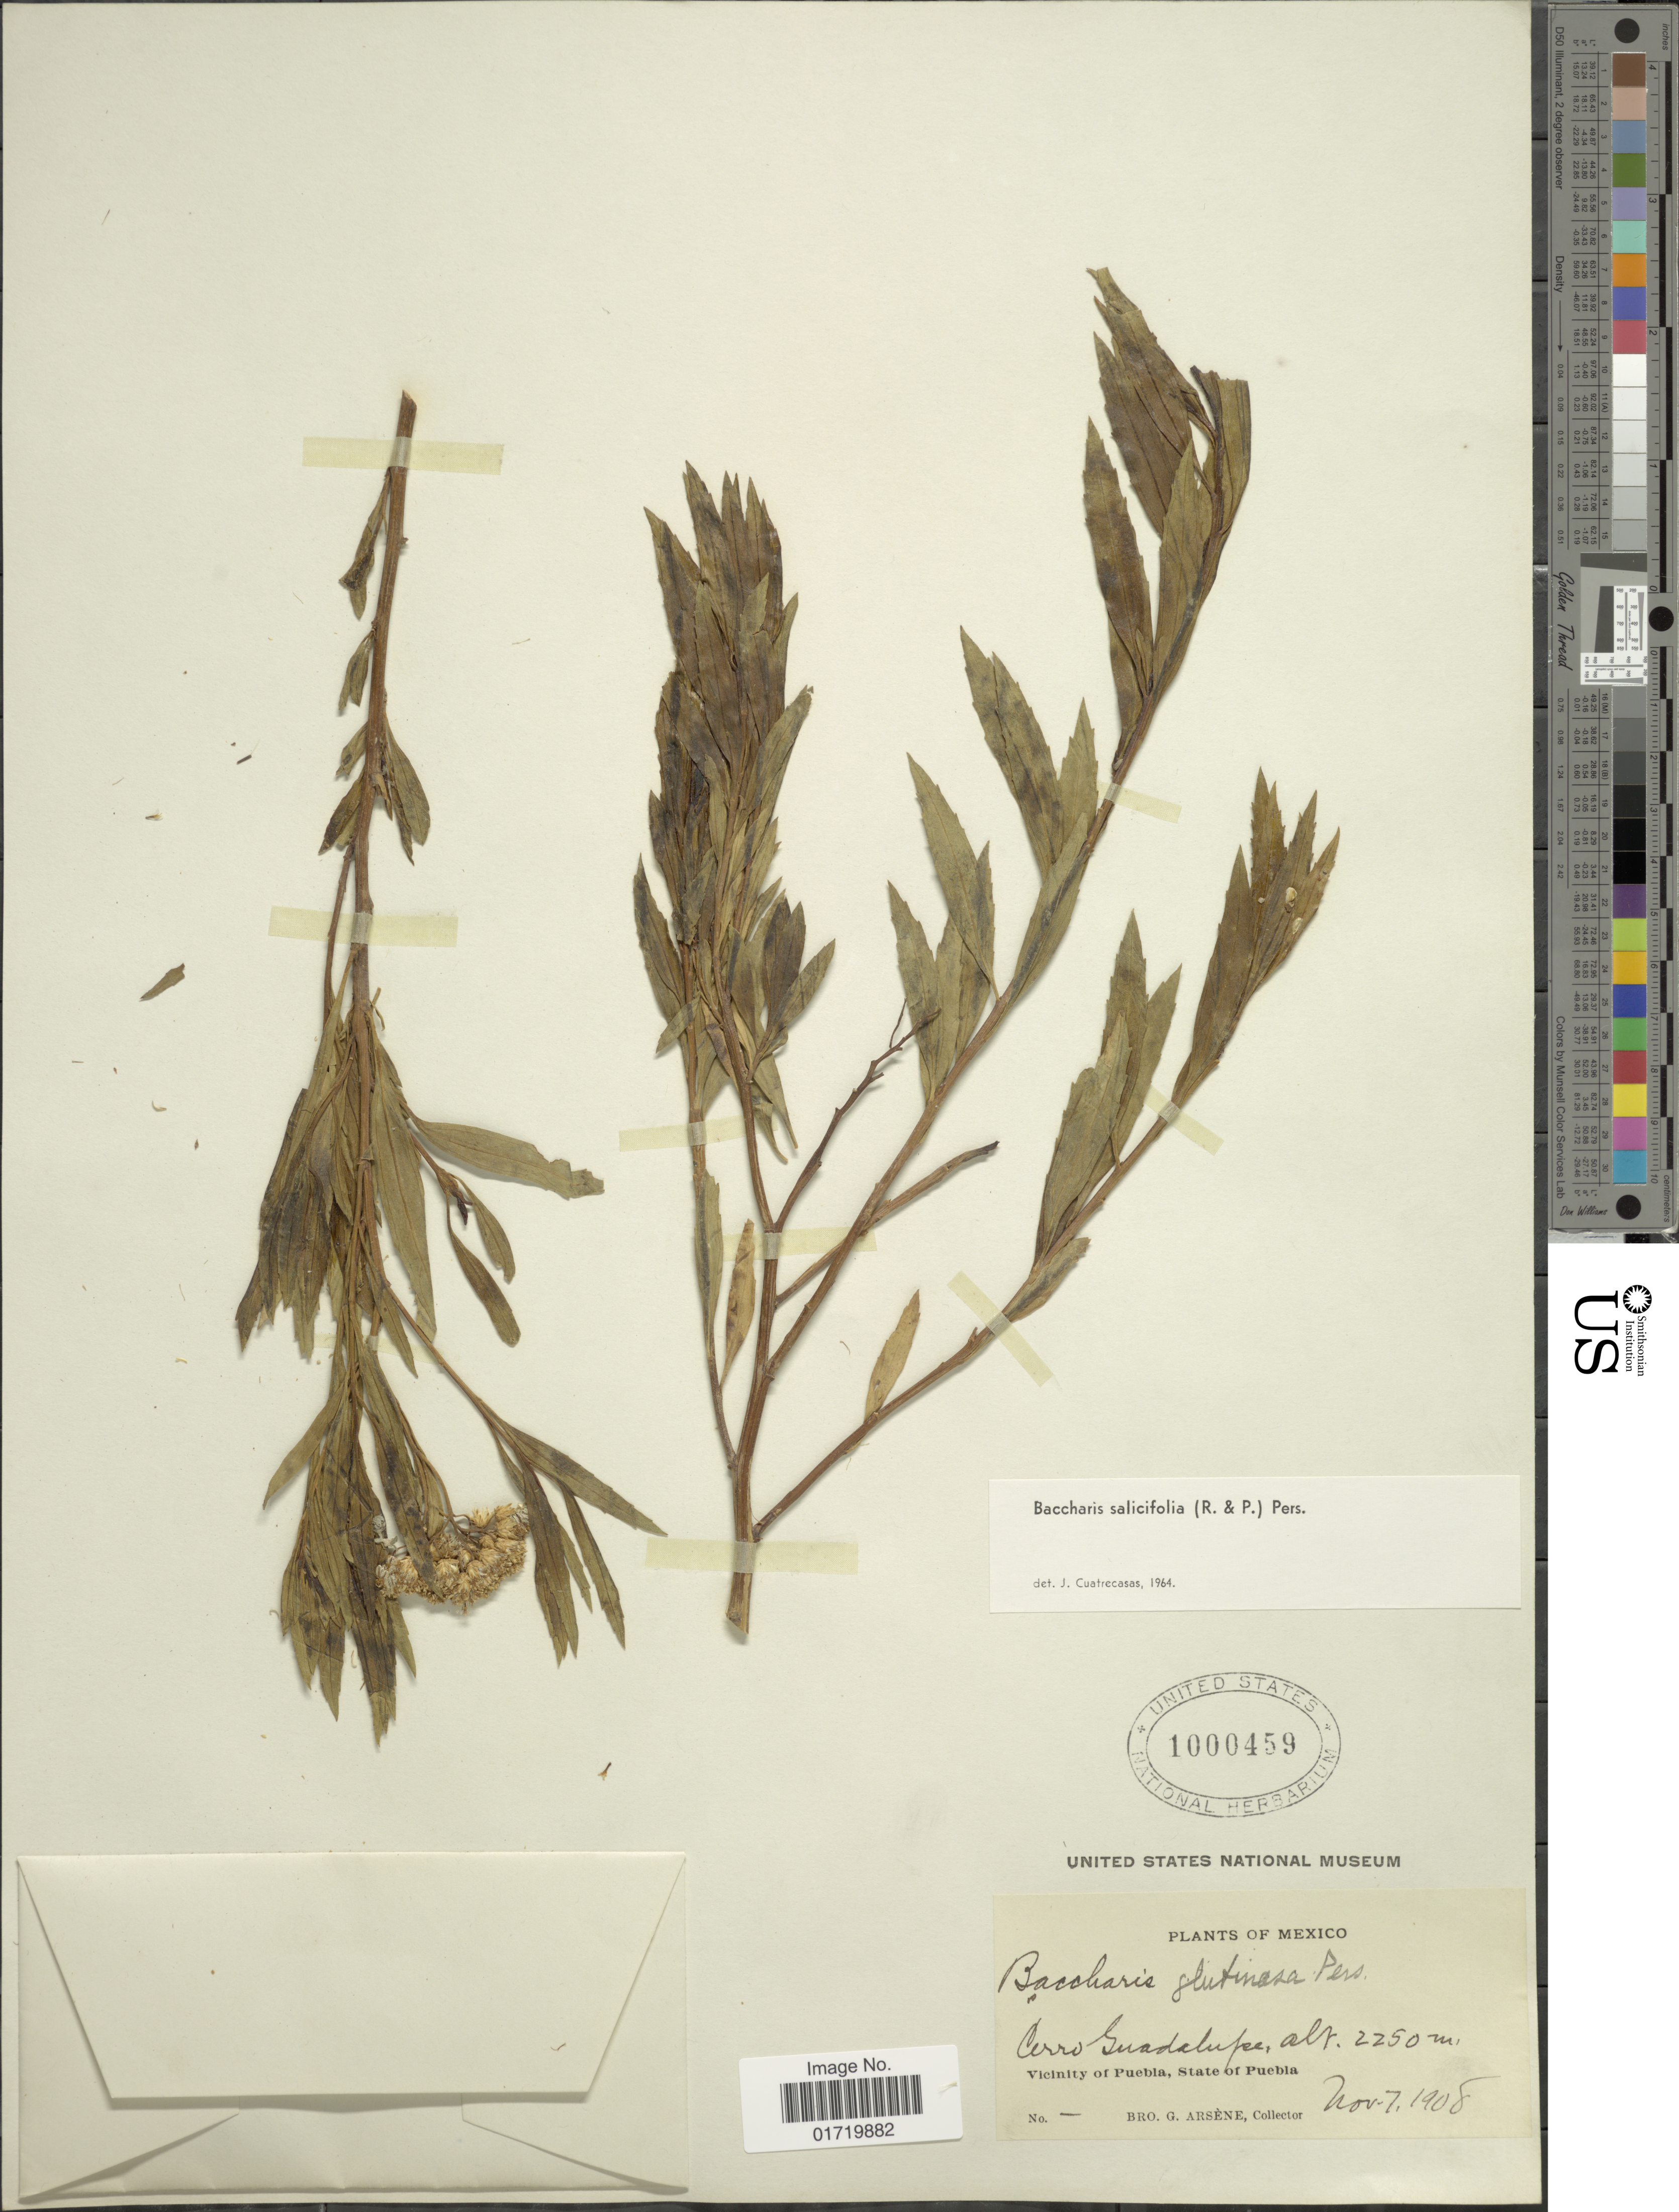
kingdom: Plantae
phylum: Tracheophyta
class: Magnoliopsida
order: Asterales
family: Asteraceae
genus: Baccharis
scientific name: Baccharis salicifolia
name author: (Ruiz & Pav.) Pers.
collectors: Bro. G. Arsène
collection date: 1908-11-07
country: Mexico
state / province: Puebla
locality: Cerro Guadalupe, Vicinity of Puebla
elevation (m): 2250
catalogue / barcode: US 1000459